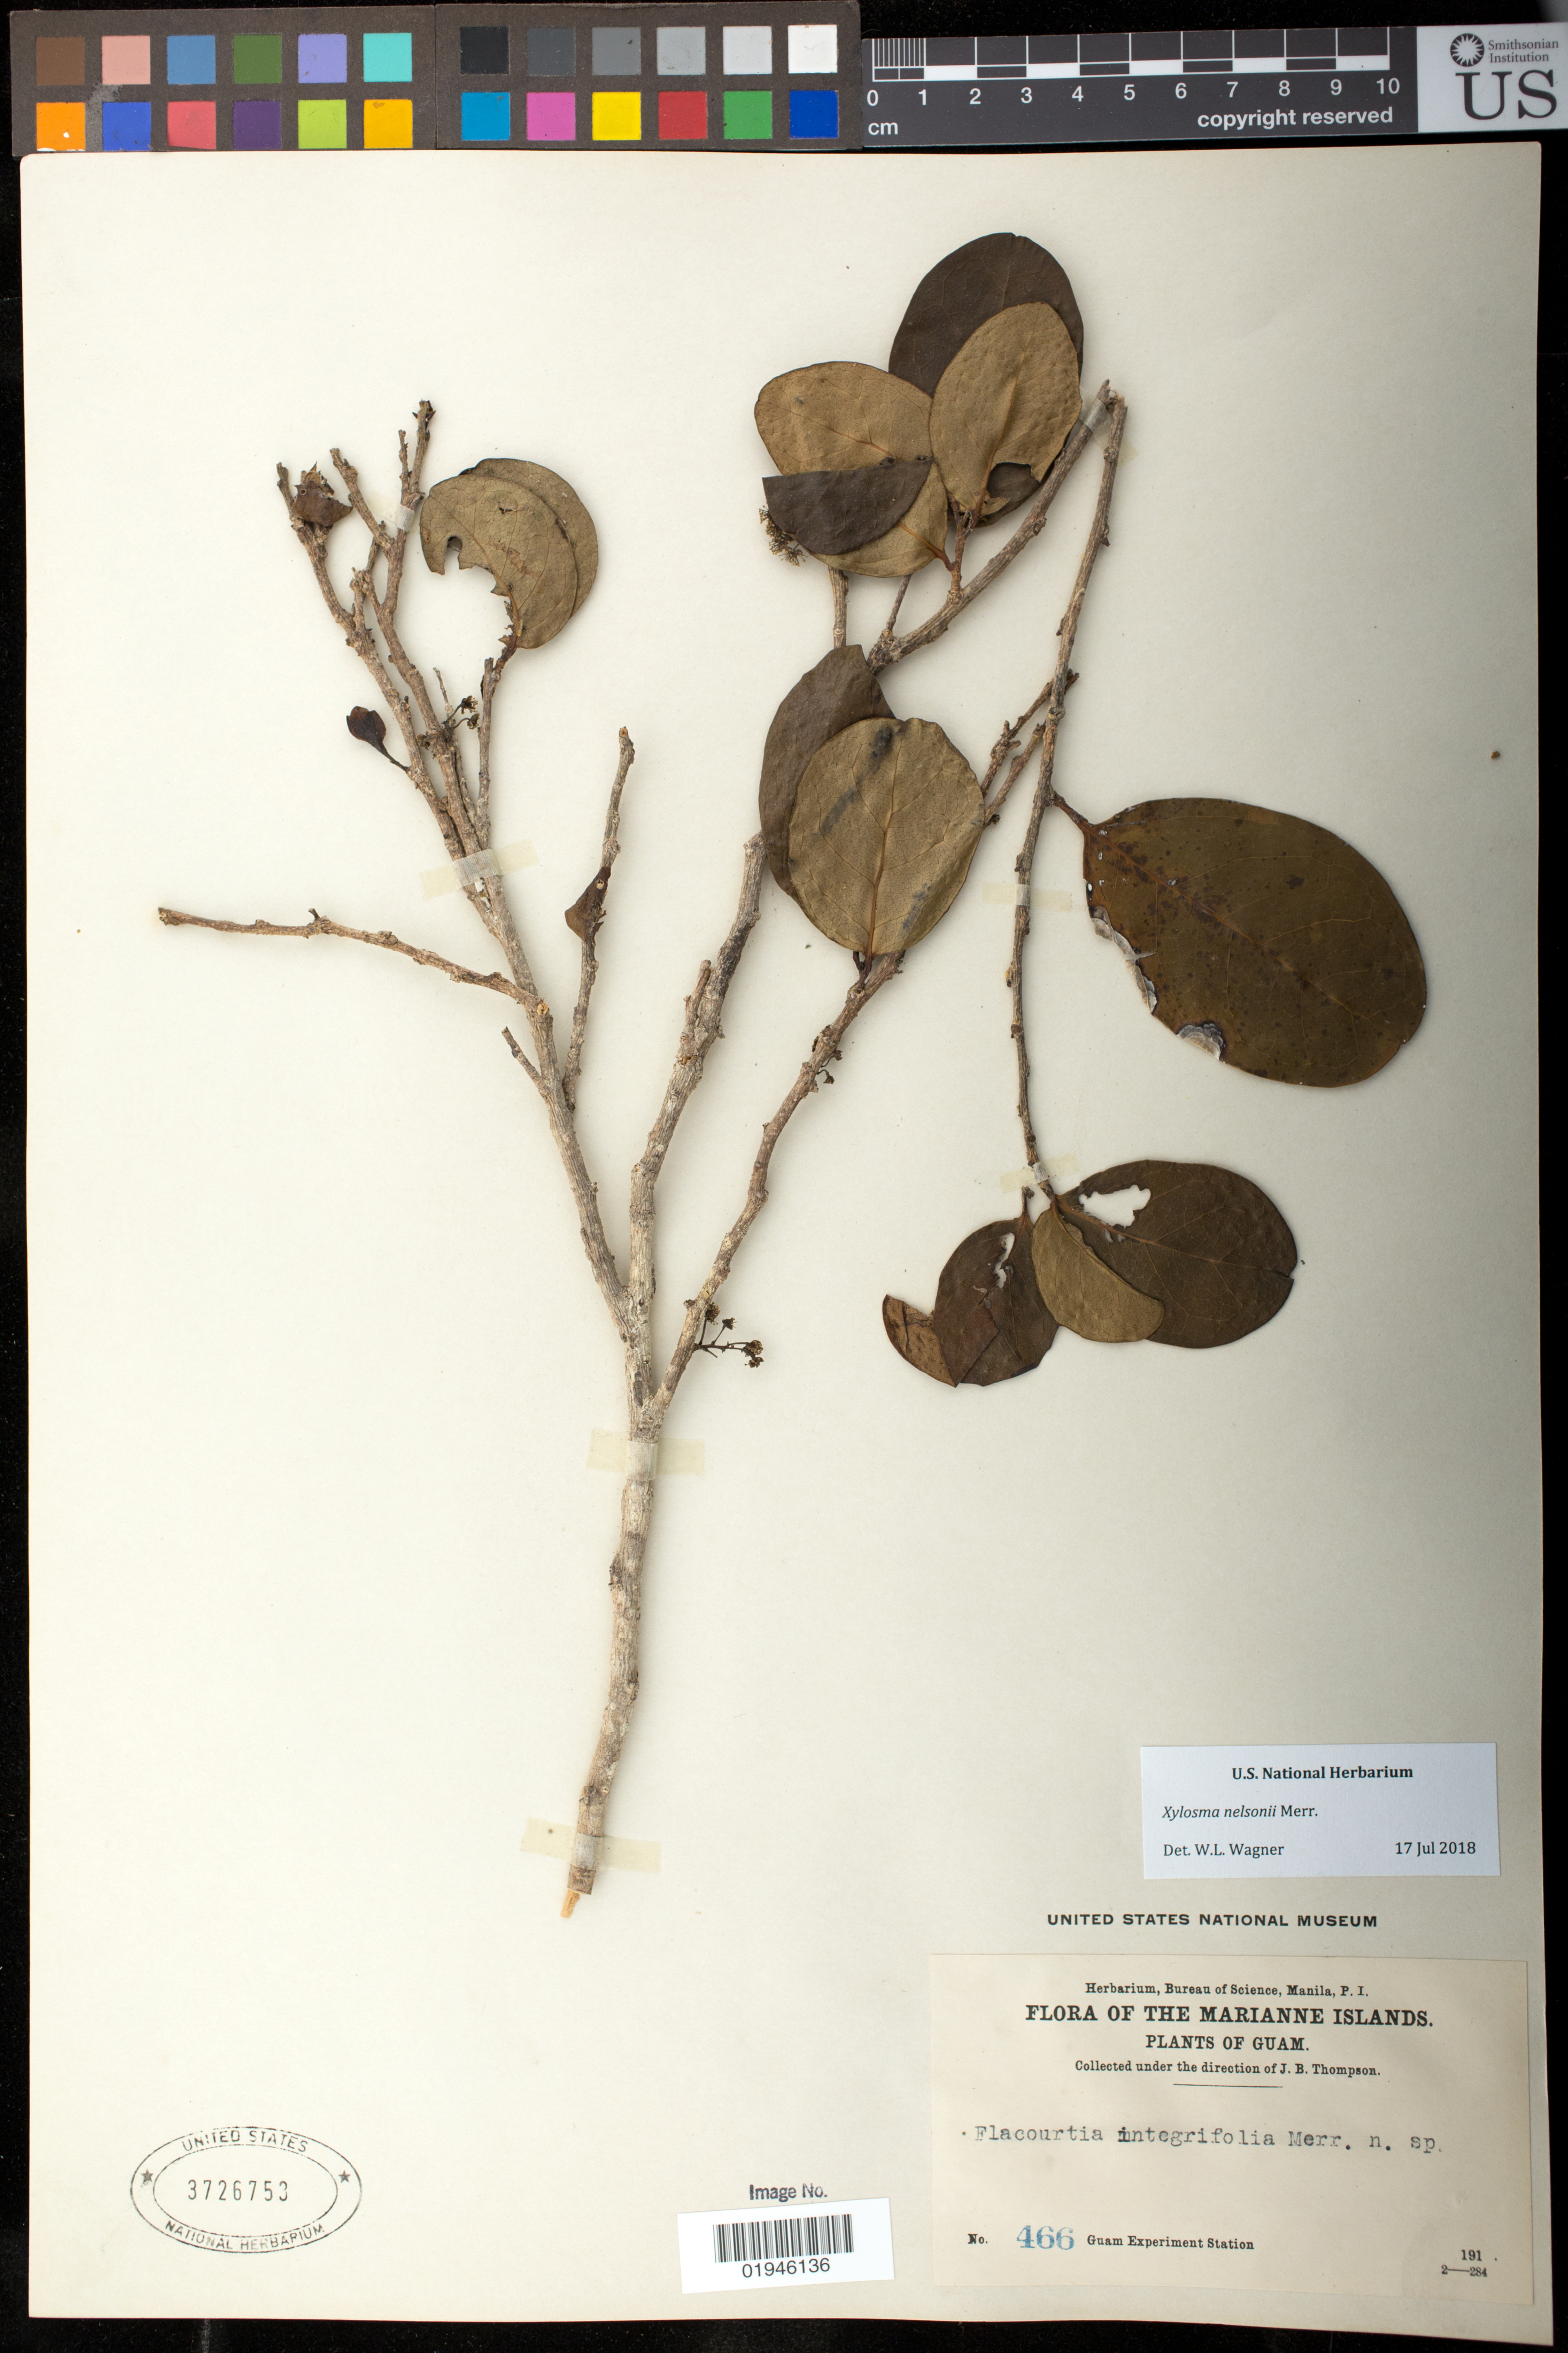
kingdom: Plantae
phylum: Tracheophyta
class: Magnoliopsida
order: Malpighiales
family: Salicaceae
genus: Xylosma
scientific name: Xylosma nelsonii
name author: Merr.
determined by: Wagner, W. L., (BOT), Smithsonian Institution - National Museum of Natural History (UNITED STATES)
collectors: J. B. Thompson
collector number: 466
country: Guam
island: Guam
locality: Guam experiment station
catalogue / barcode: US 3726753